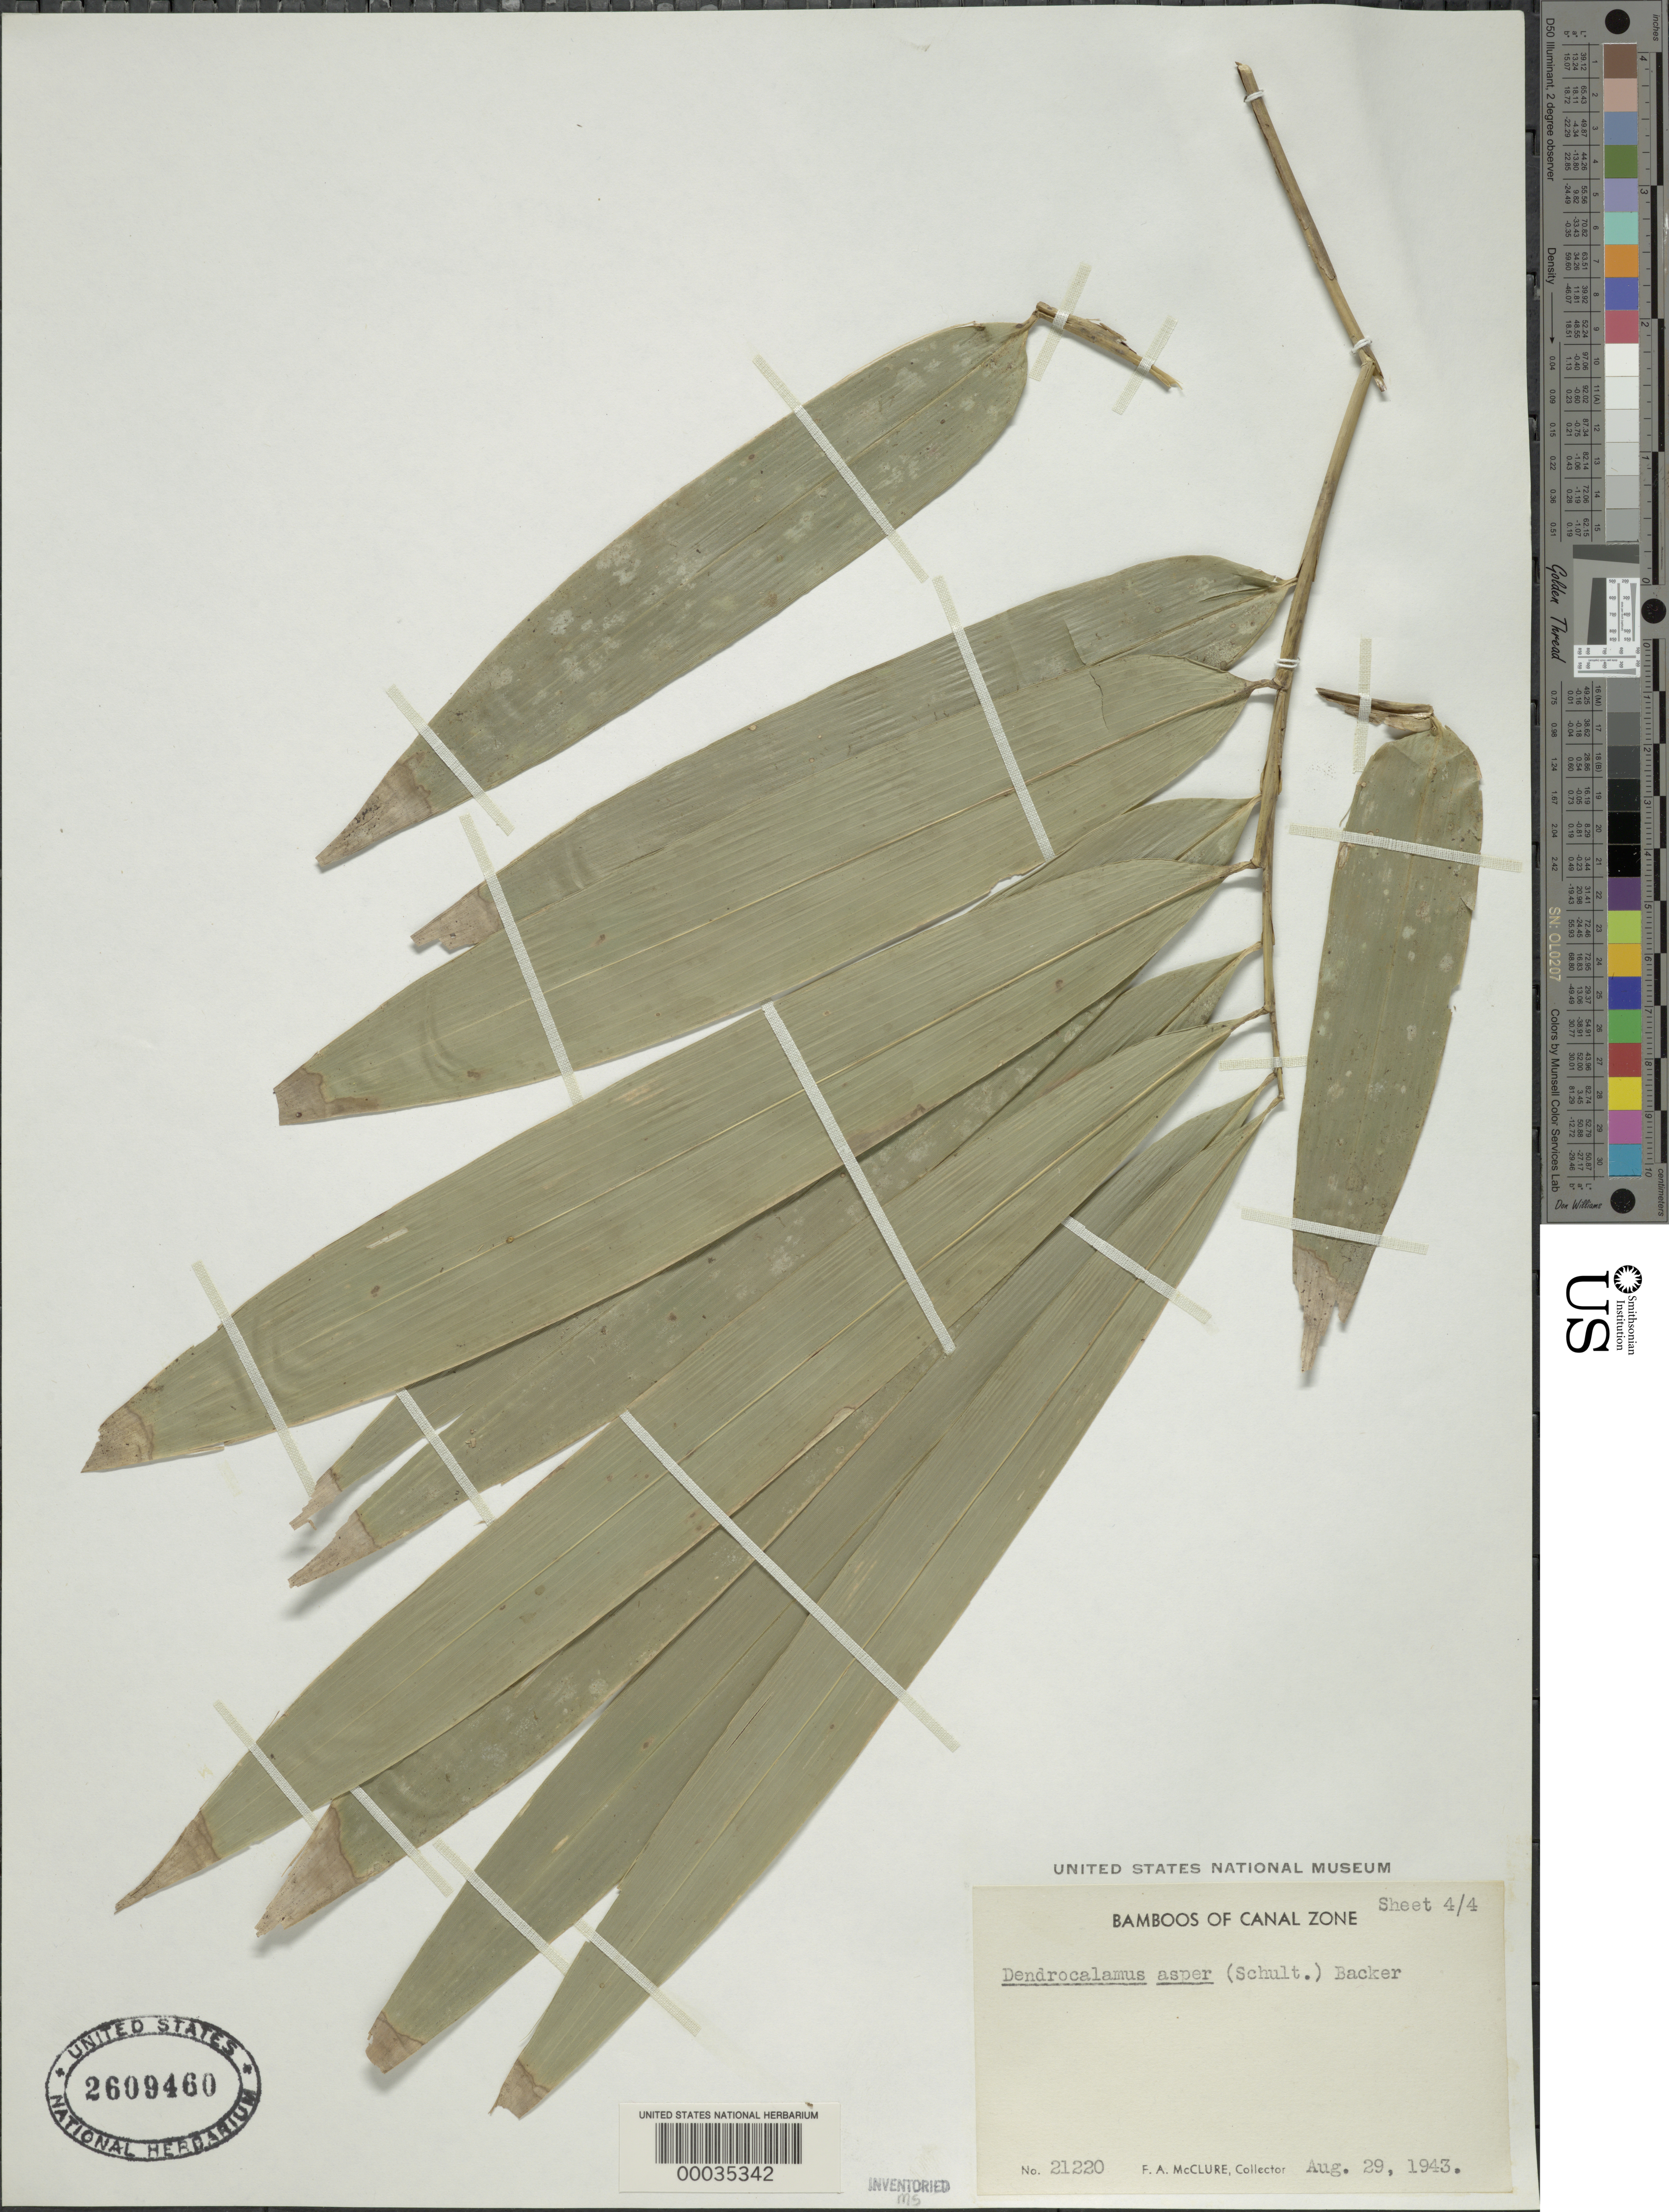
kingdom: Plantae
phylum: Tracheophyta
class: Liliopsida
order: Poales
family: Poaceae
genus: Dendrocalamus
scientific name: Dendrocalamus asper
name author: (Schult. & Schult. f.) Backer ex K. Heyne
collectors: F. A. McClure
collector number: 21220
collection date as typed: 29 Aug 1943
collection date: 1943-08-29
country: Panama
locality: Esperimental Gardens-summit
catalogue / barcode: US 2609460